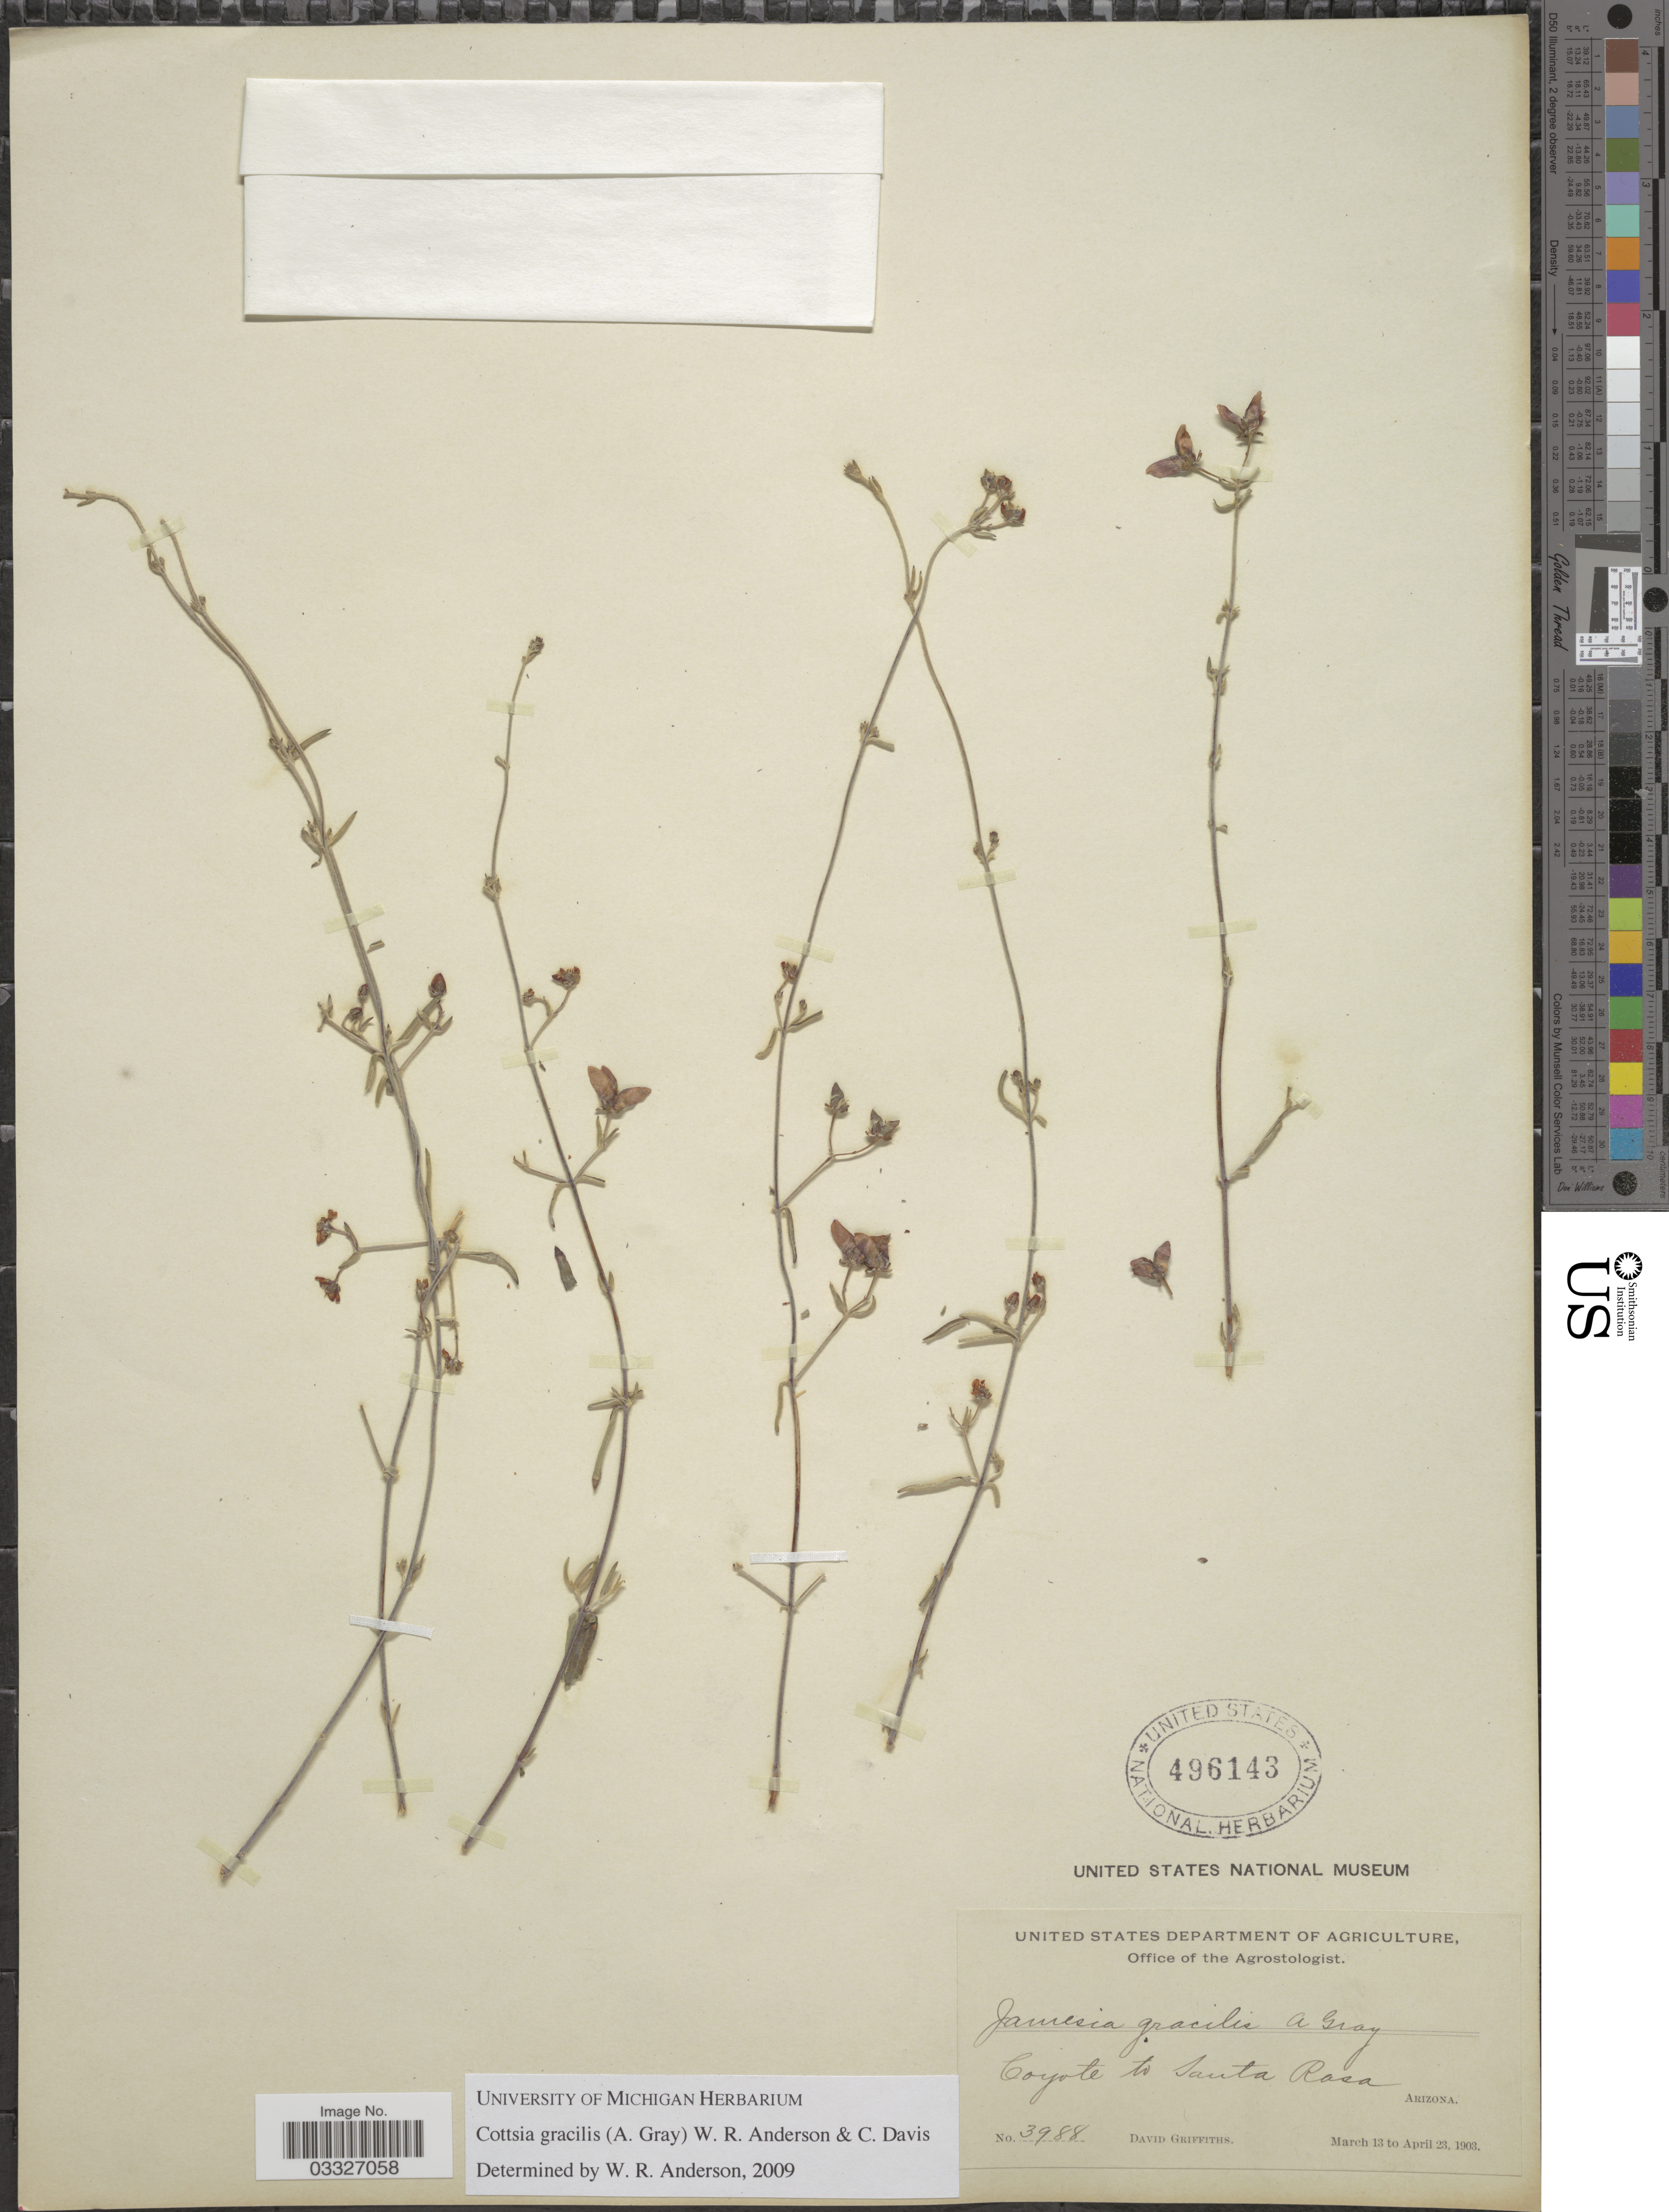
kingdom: Plantae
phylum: Tracheophyta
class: Magnoliopsida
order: Malpighiales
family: Malpighiaceae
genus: Cottsia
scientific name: Cottsia gracilis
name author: (A. Gray) W.R. Anderson & C. Davis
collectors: D. Griffiths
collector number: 3988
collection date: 1903-03-13/1903-04-23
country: United States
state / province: Arizona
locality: Coyote to Santa Rosa.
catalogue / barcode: US 496143